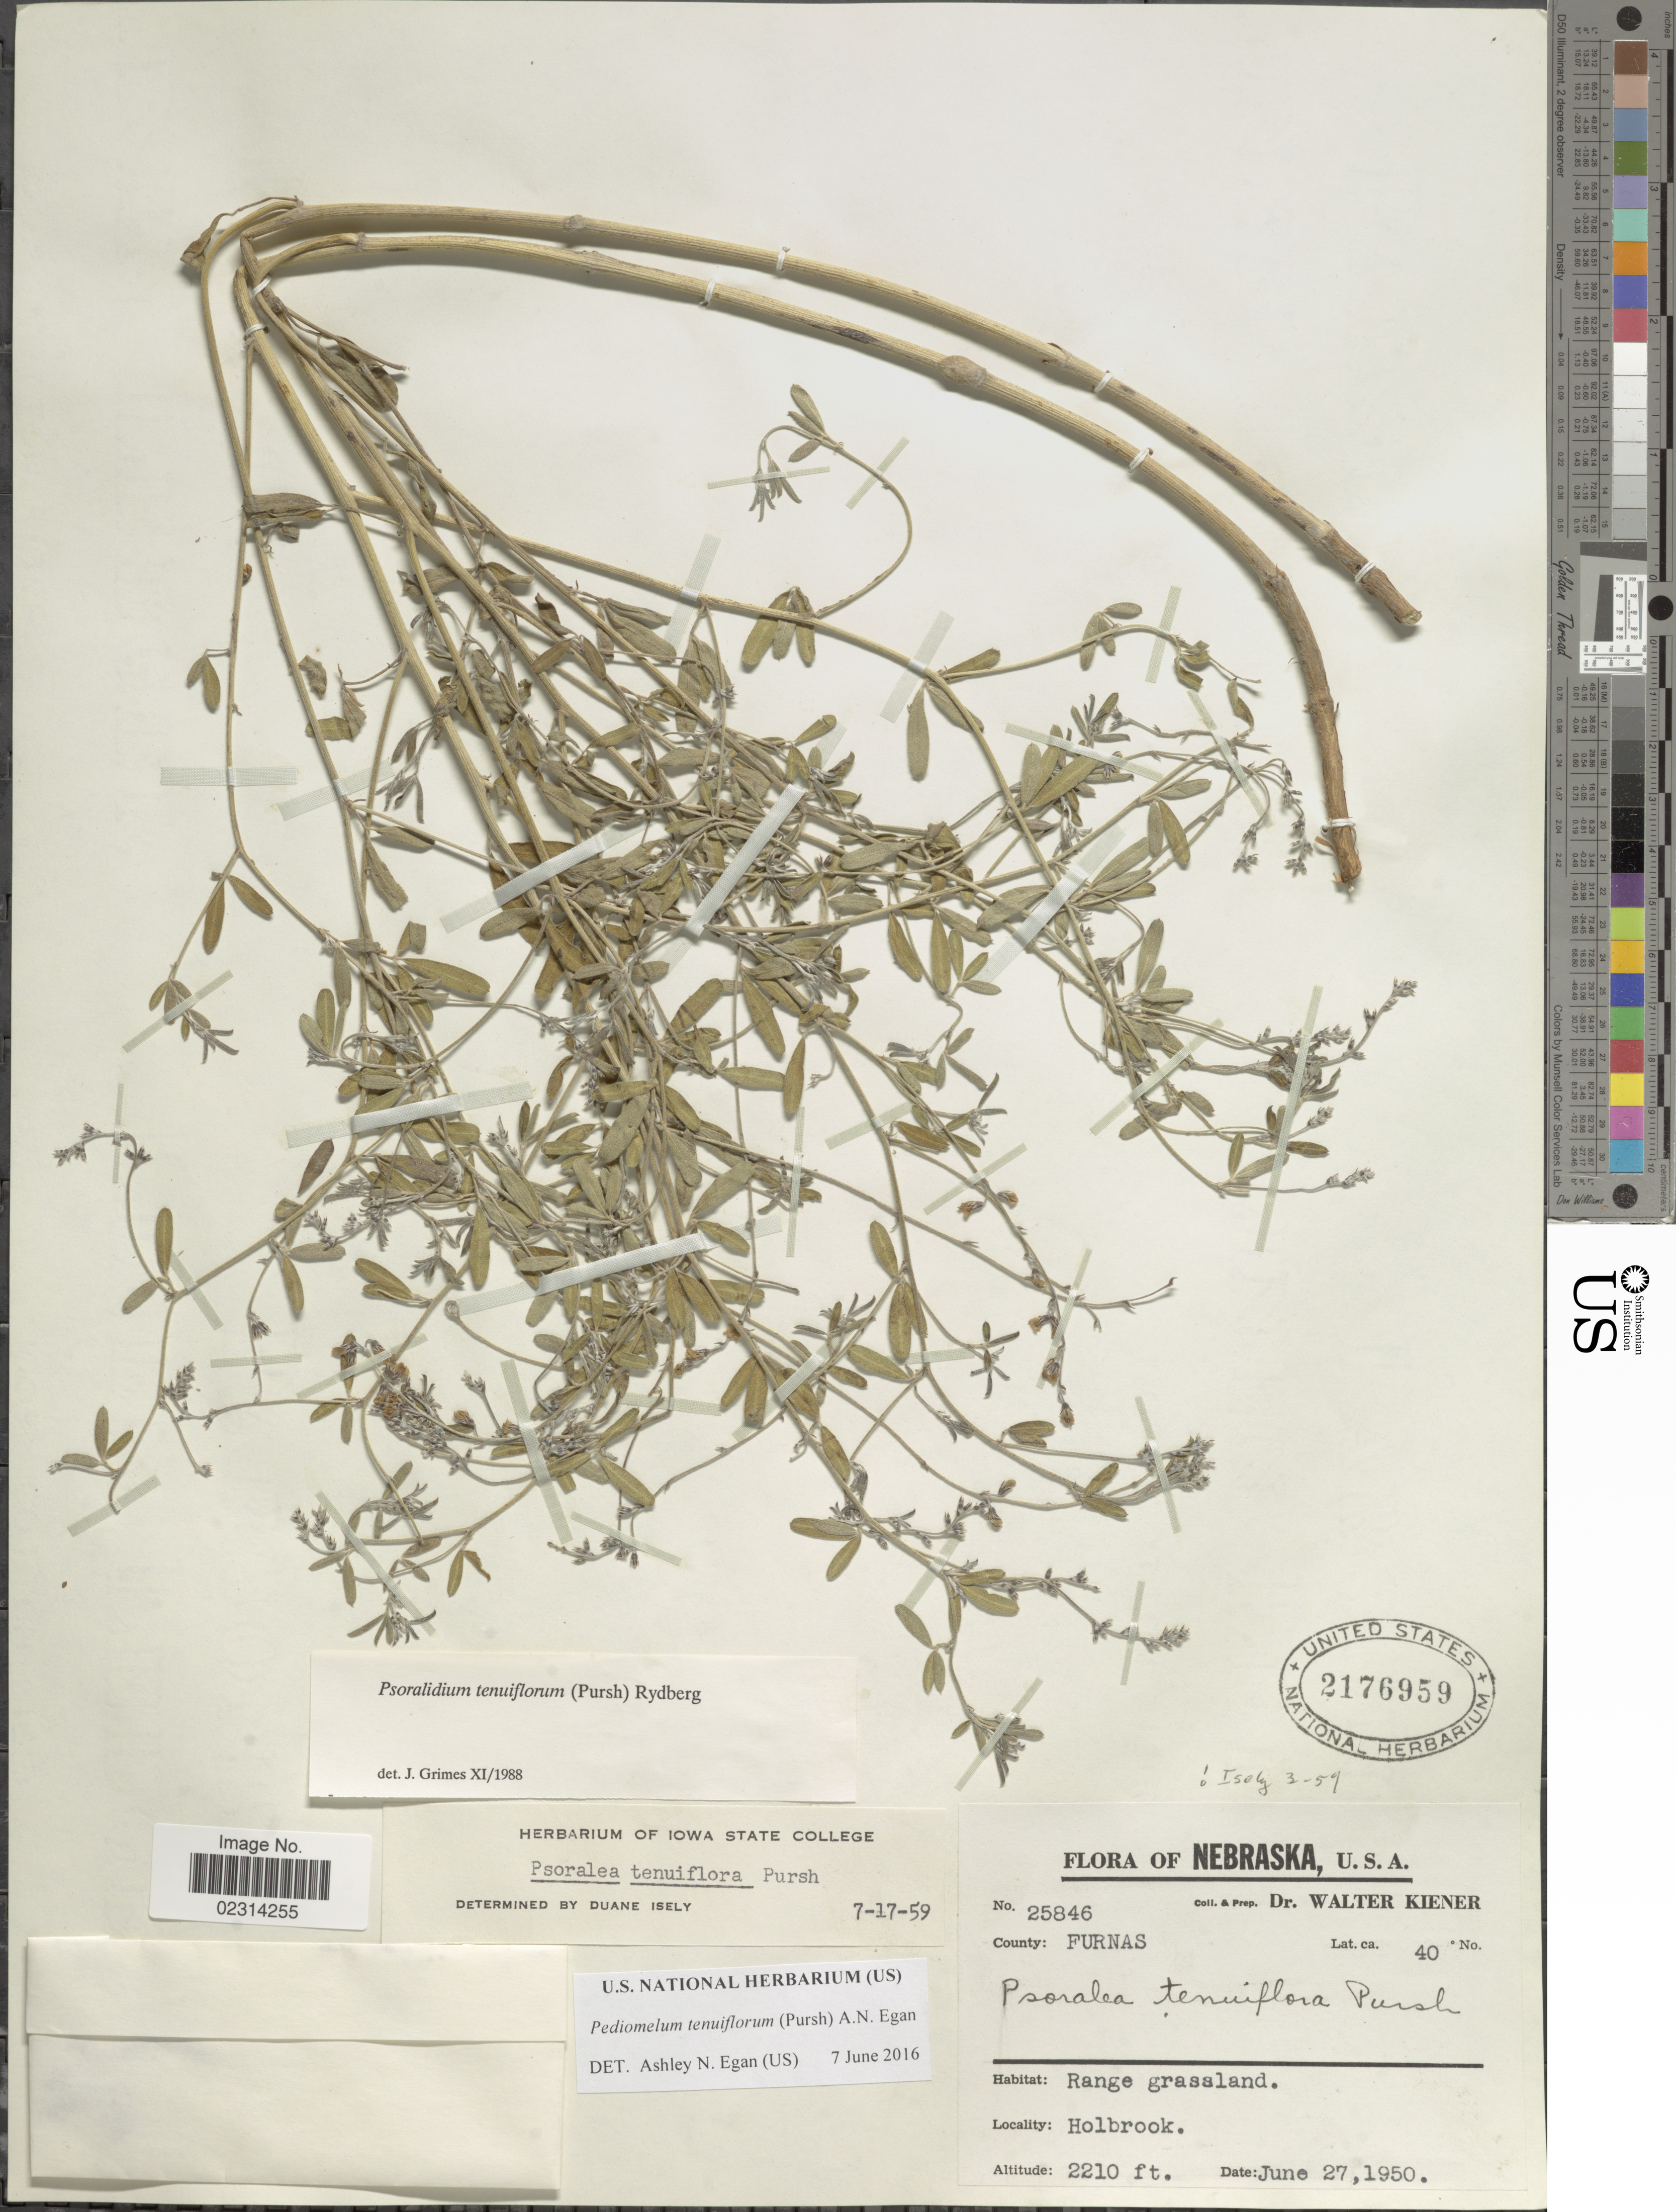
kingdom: Plantae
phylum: Tracheophyta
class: Magnoliopsida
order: Fabales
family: Fabaceae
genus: Psoralidium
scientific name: Psoralidium tenuiflorum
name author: (Pursh) Rydb.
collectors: W. Kiener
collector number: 25846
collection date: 1950-06-27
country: United States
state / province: Nebraska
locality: County: Furnas. Holbrook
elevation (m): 674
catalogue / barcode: US 2176959